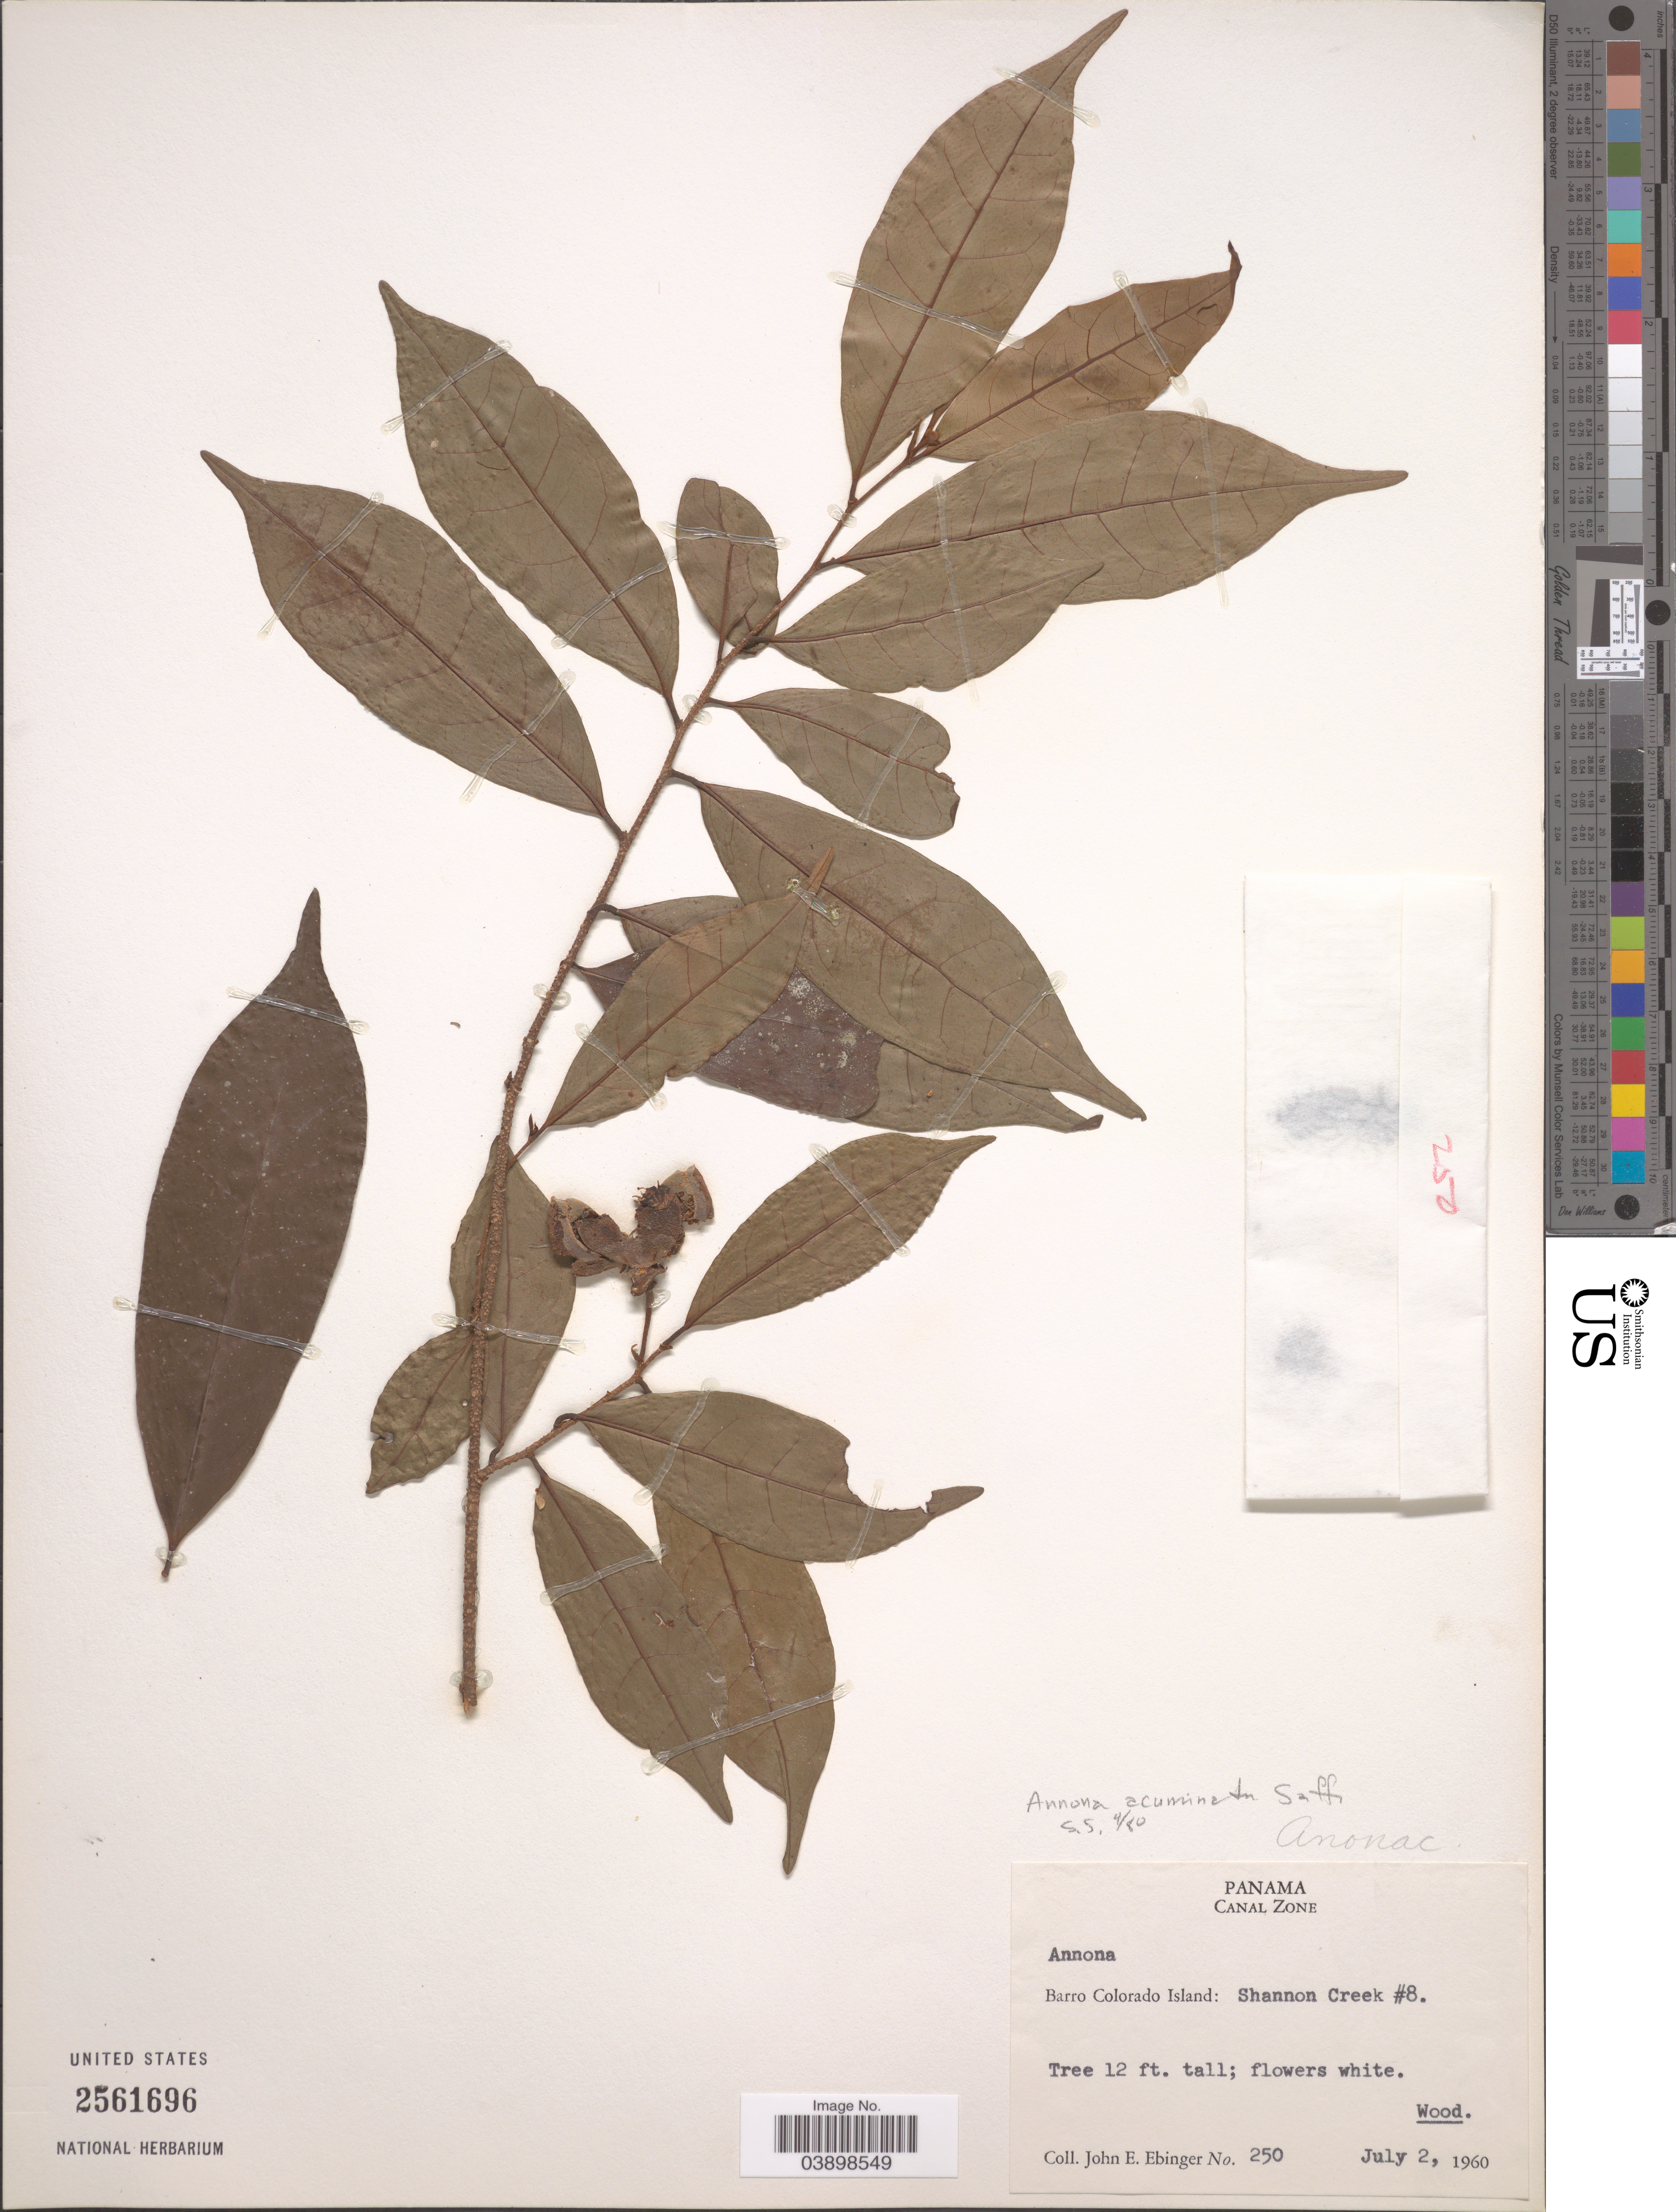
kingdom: Plantae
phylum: Tracheophyta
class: Magnoliopsida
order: Magnoliales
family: Annonaceae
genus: Annona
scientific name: Annona acuminata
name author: Saff.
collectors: J. Ebinger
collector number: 250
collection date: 1960-07-02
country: Panama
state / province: Panamá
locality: Canal Zone. Barro Colorado Island: Shannon Creek #8.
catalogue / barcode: US 2561696